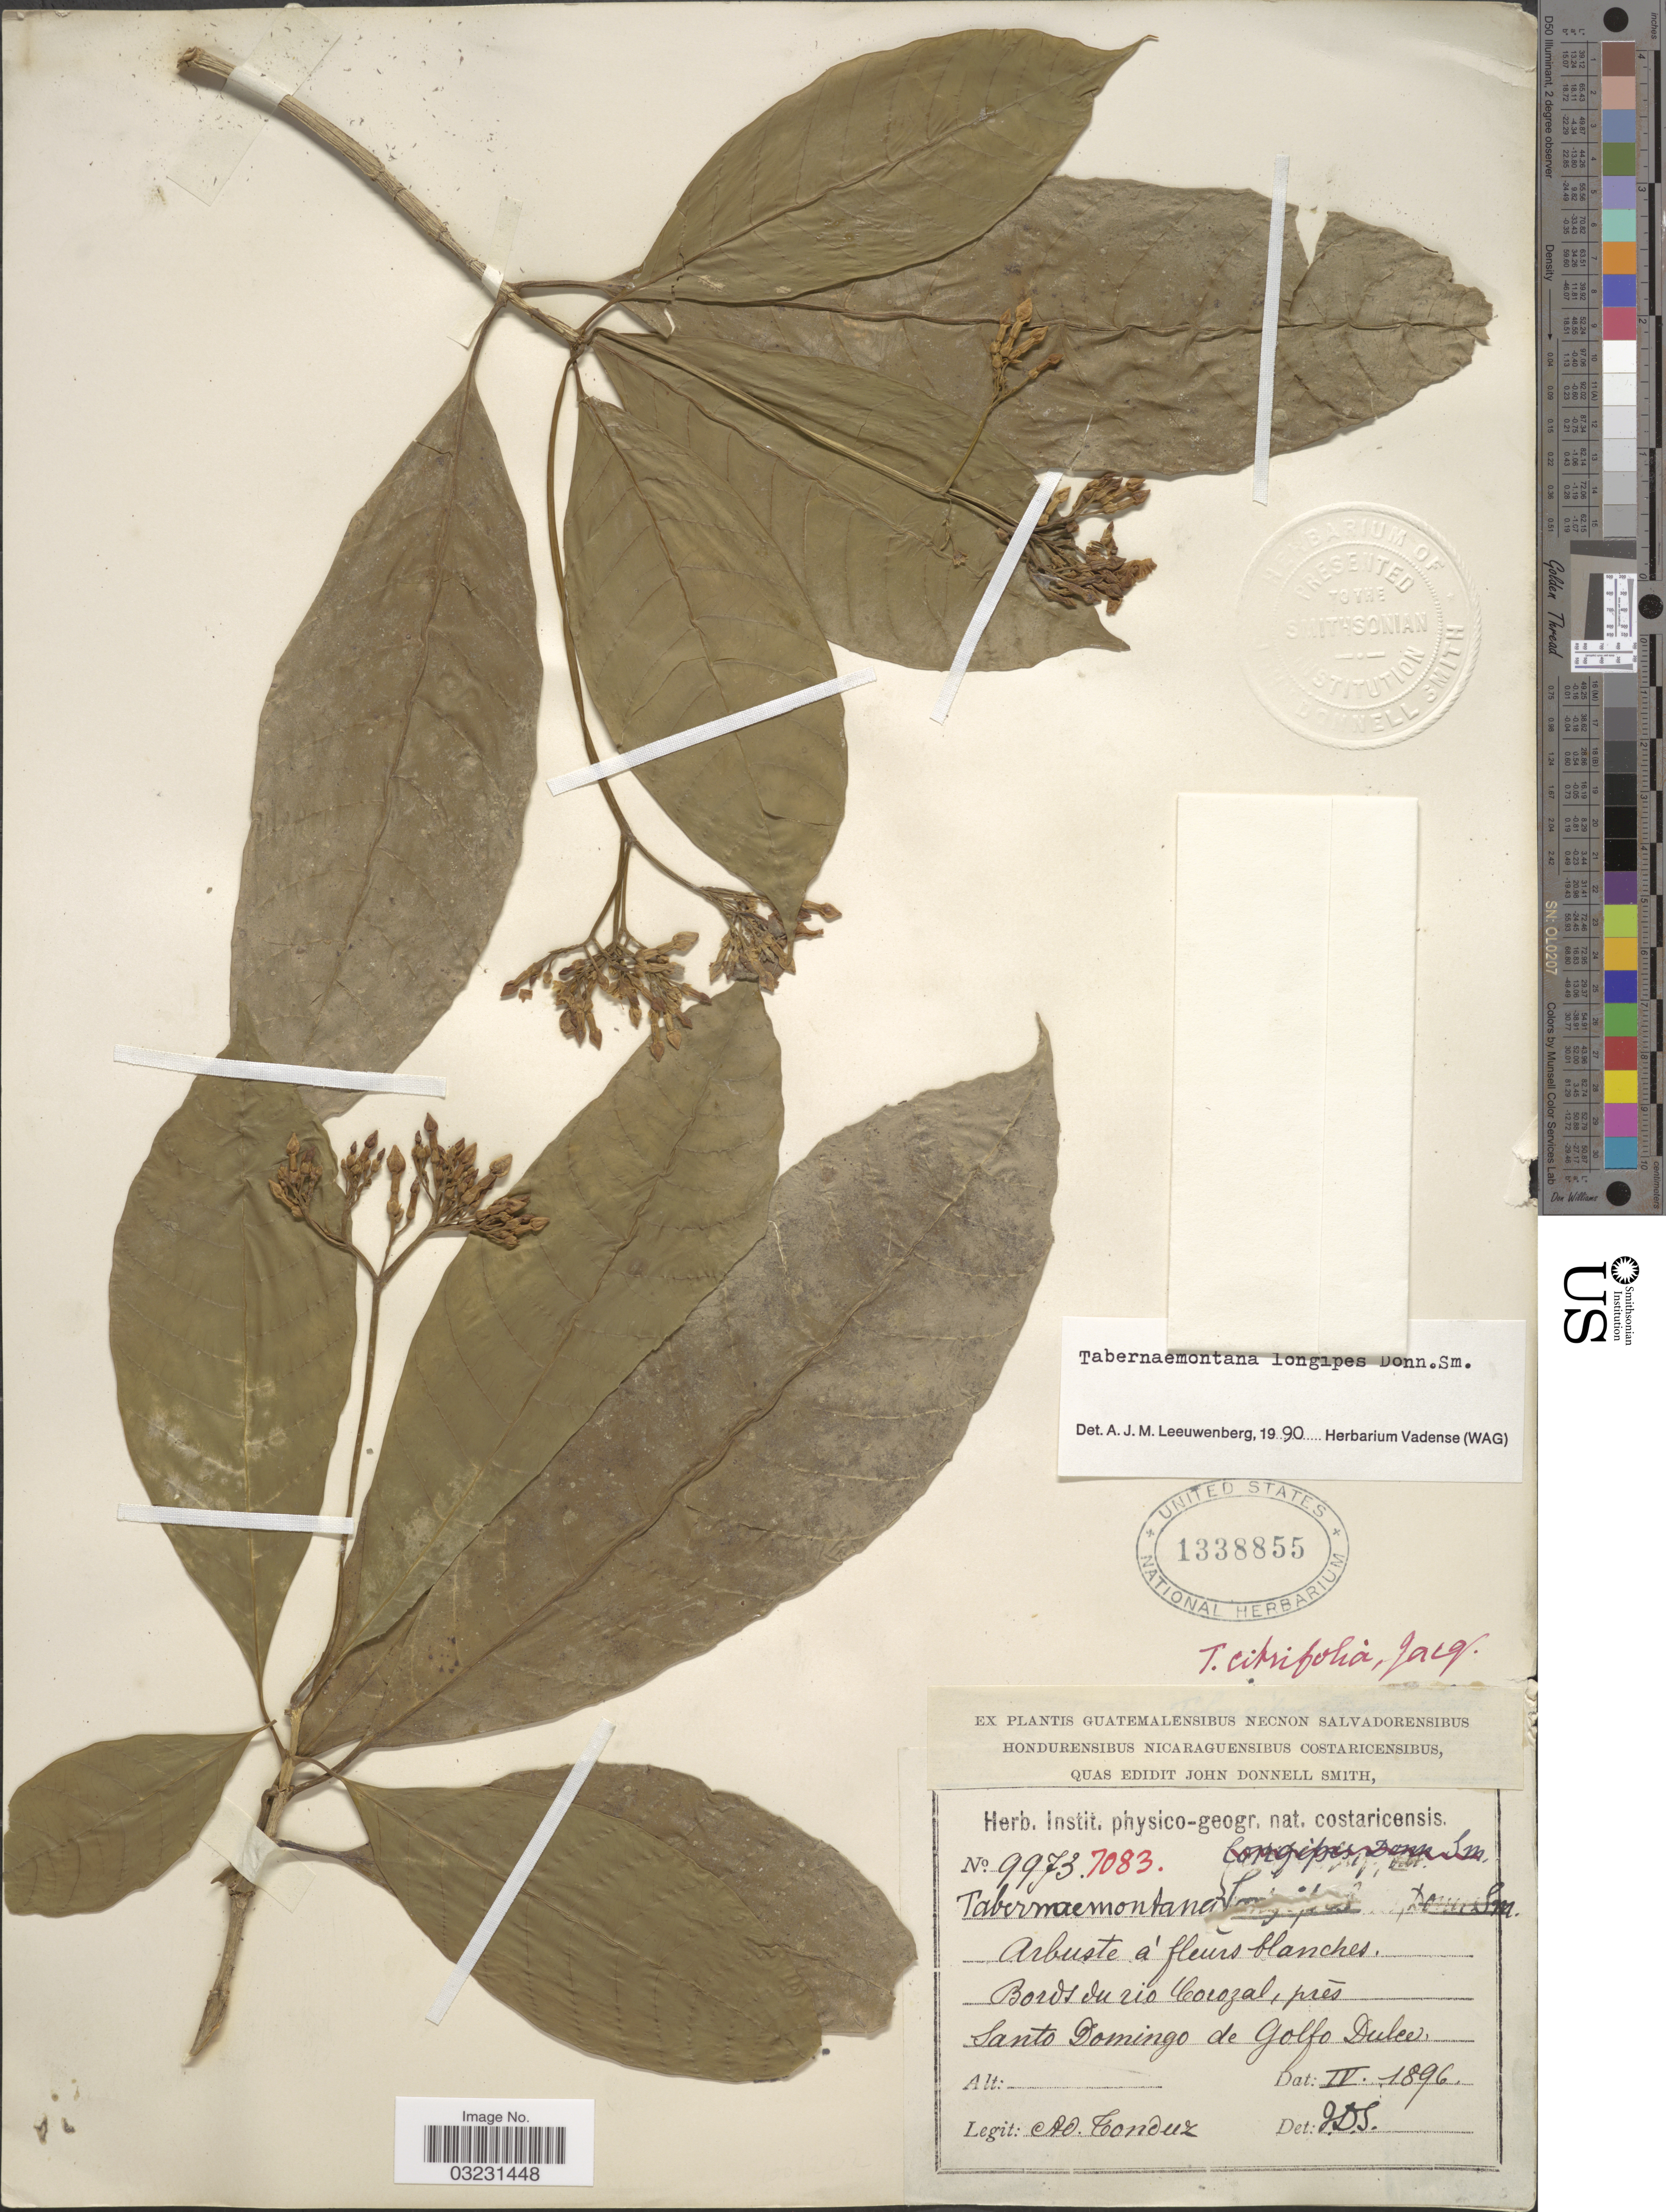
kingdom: Plantae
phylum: Tracheophyta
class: Magnoliopsida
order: Gentianales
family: Apocynaceae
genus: Tabernaemontana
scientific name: Tabernaemontana longipes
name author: Donn. Sm.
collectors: A. Tonduz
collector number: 9973.7083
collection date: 1896-04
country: Costa Rica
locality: Bords du rio Corozal, près Santo Domingo de Golfo Dulce.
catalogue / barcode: US 1338855